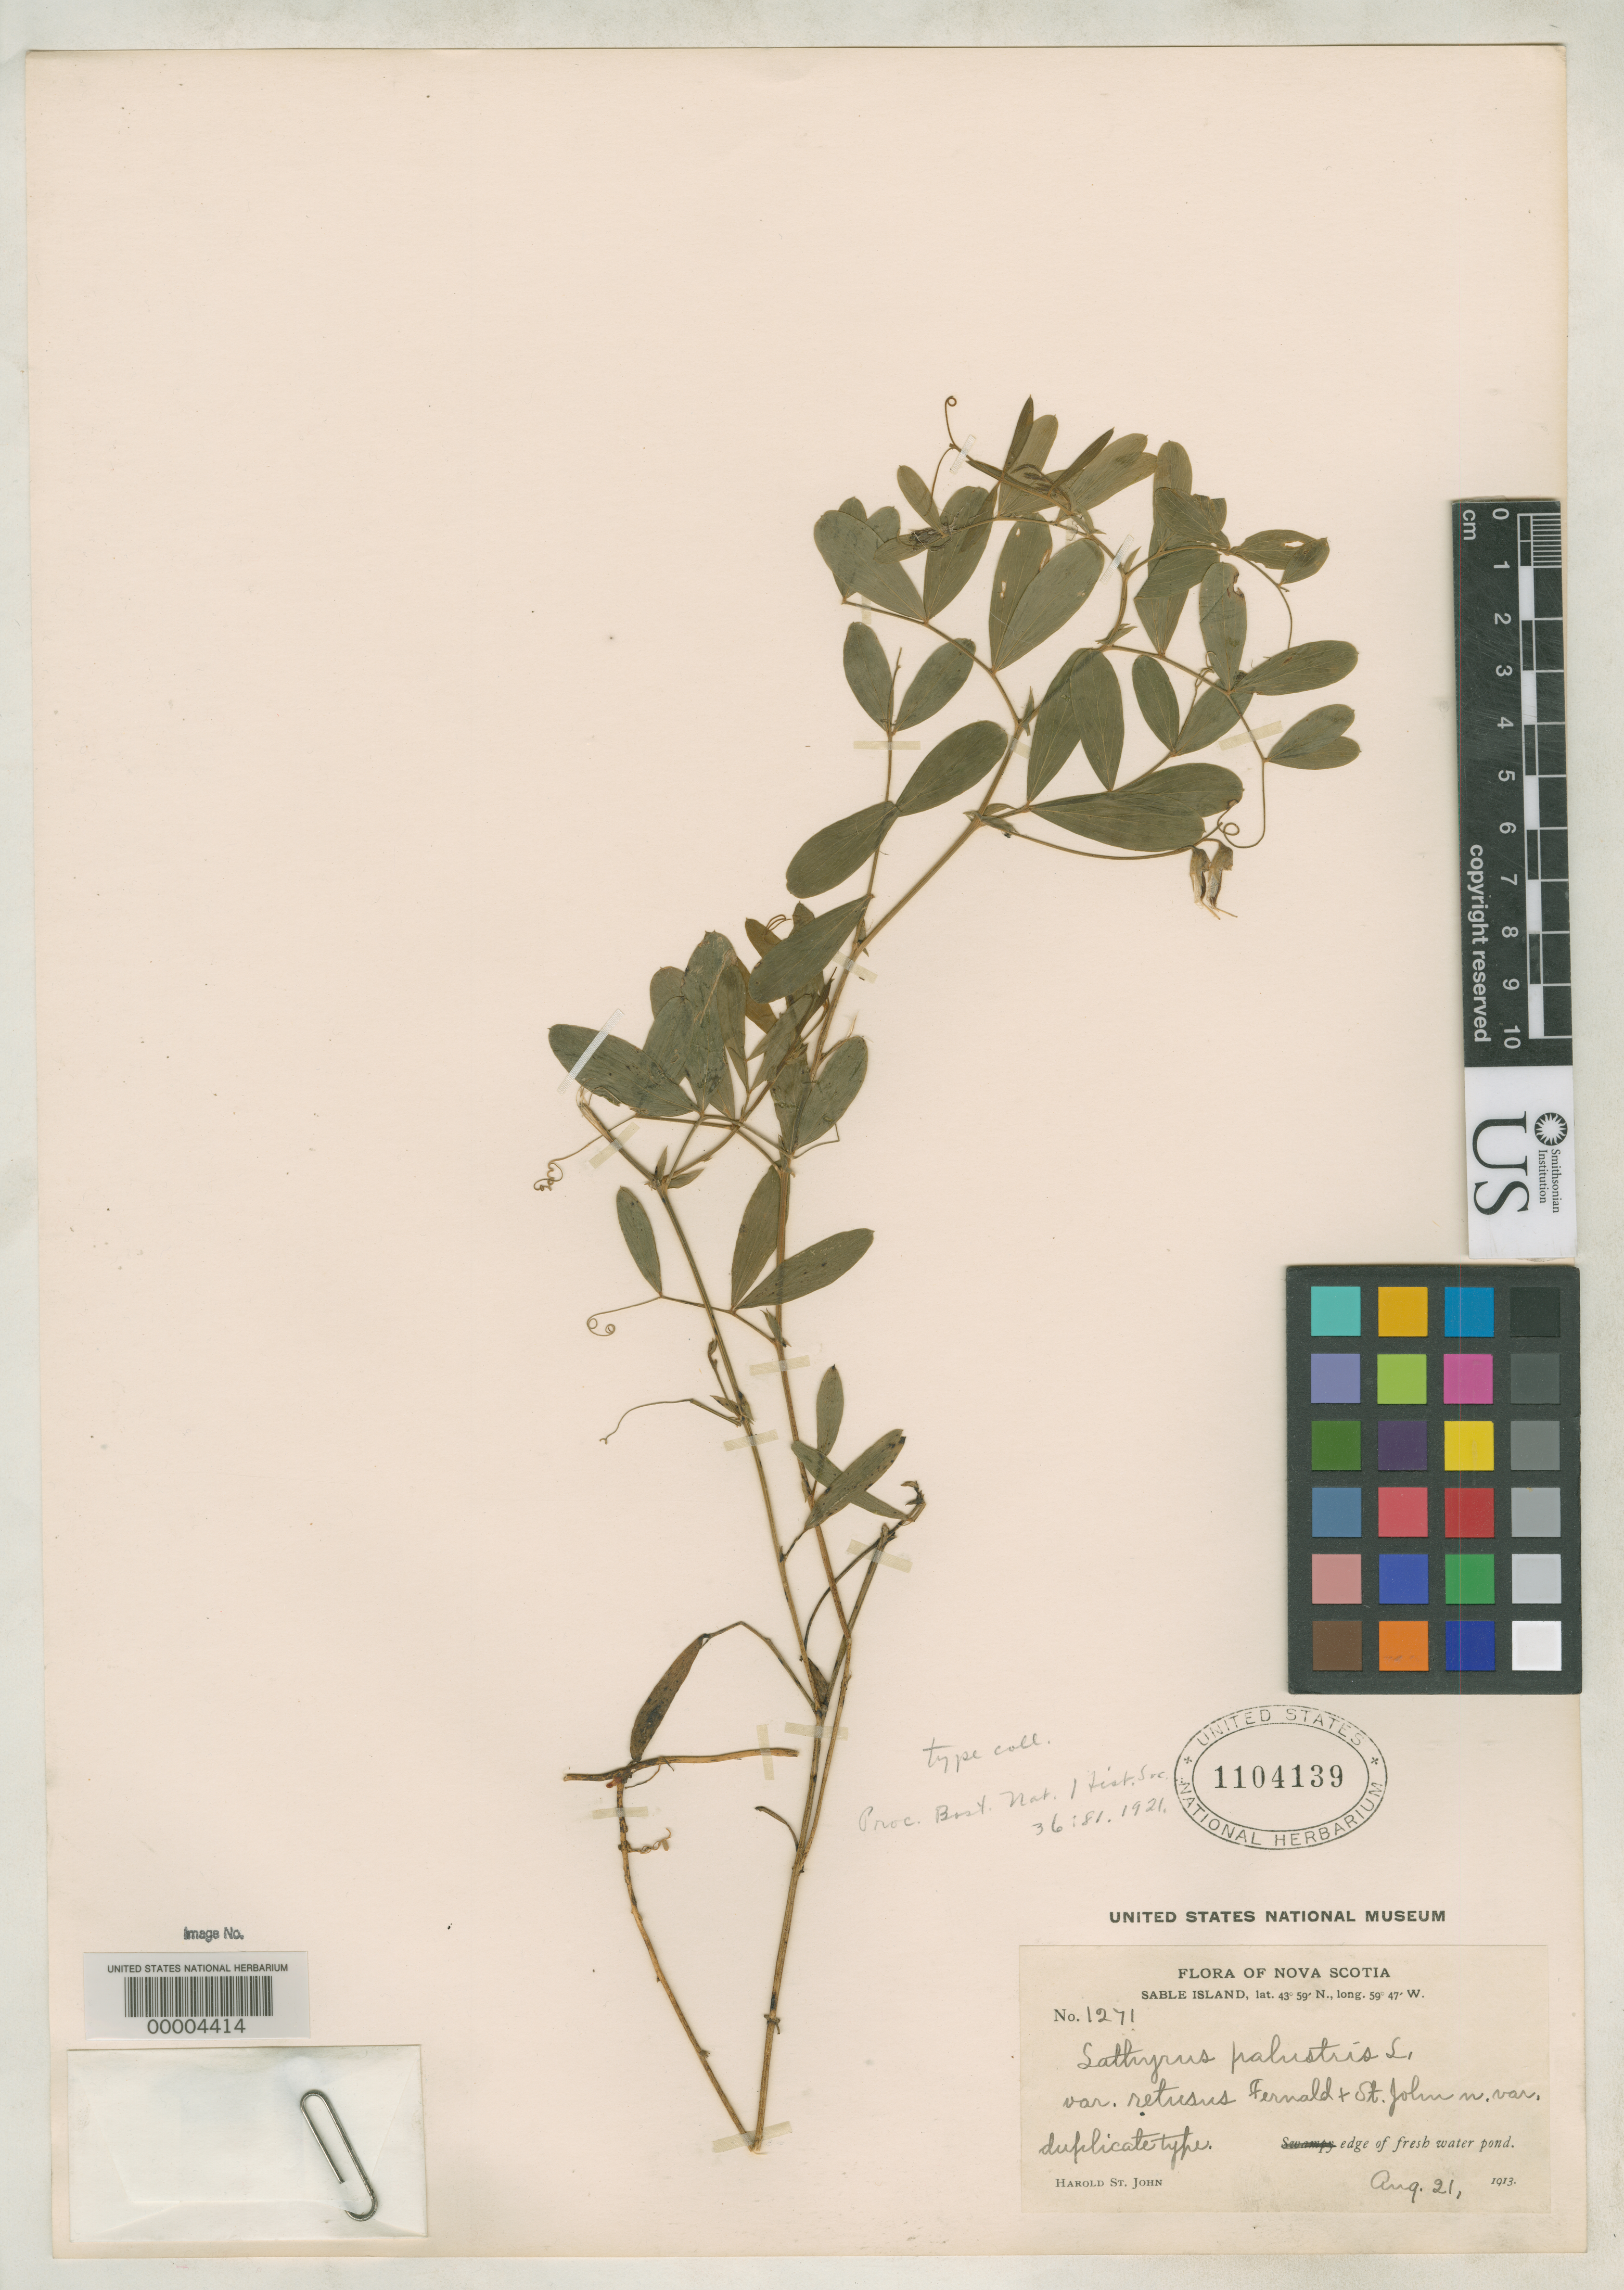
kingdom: Plantae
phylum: Tracheophyta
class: Magnoliopsida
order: Fabales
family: Fabaceae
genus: Lathyrus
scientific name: Lathyrus palustris var. retusus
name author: Fernald & H. St. John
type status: Isotype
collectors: H. St. John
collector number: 1271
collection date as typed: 21 Aug 1913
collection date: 1913-08-21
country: Canada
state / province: Nova Scotia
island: Sable Island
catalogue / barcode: US 1104139